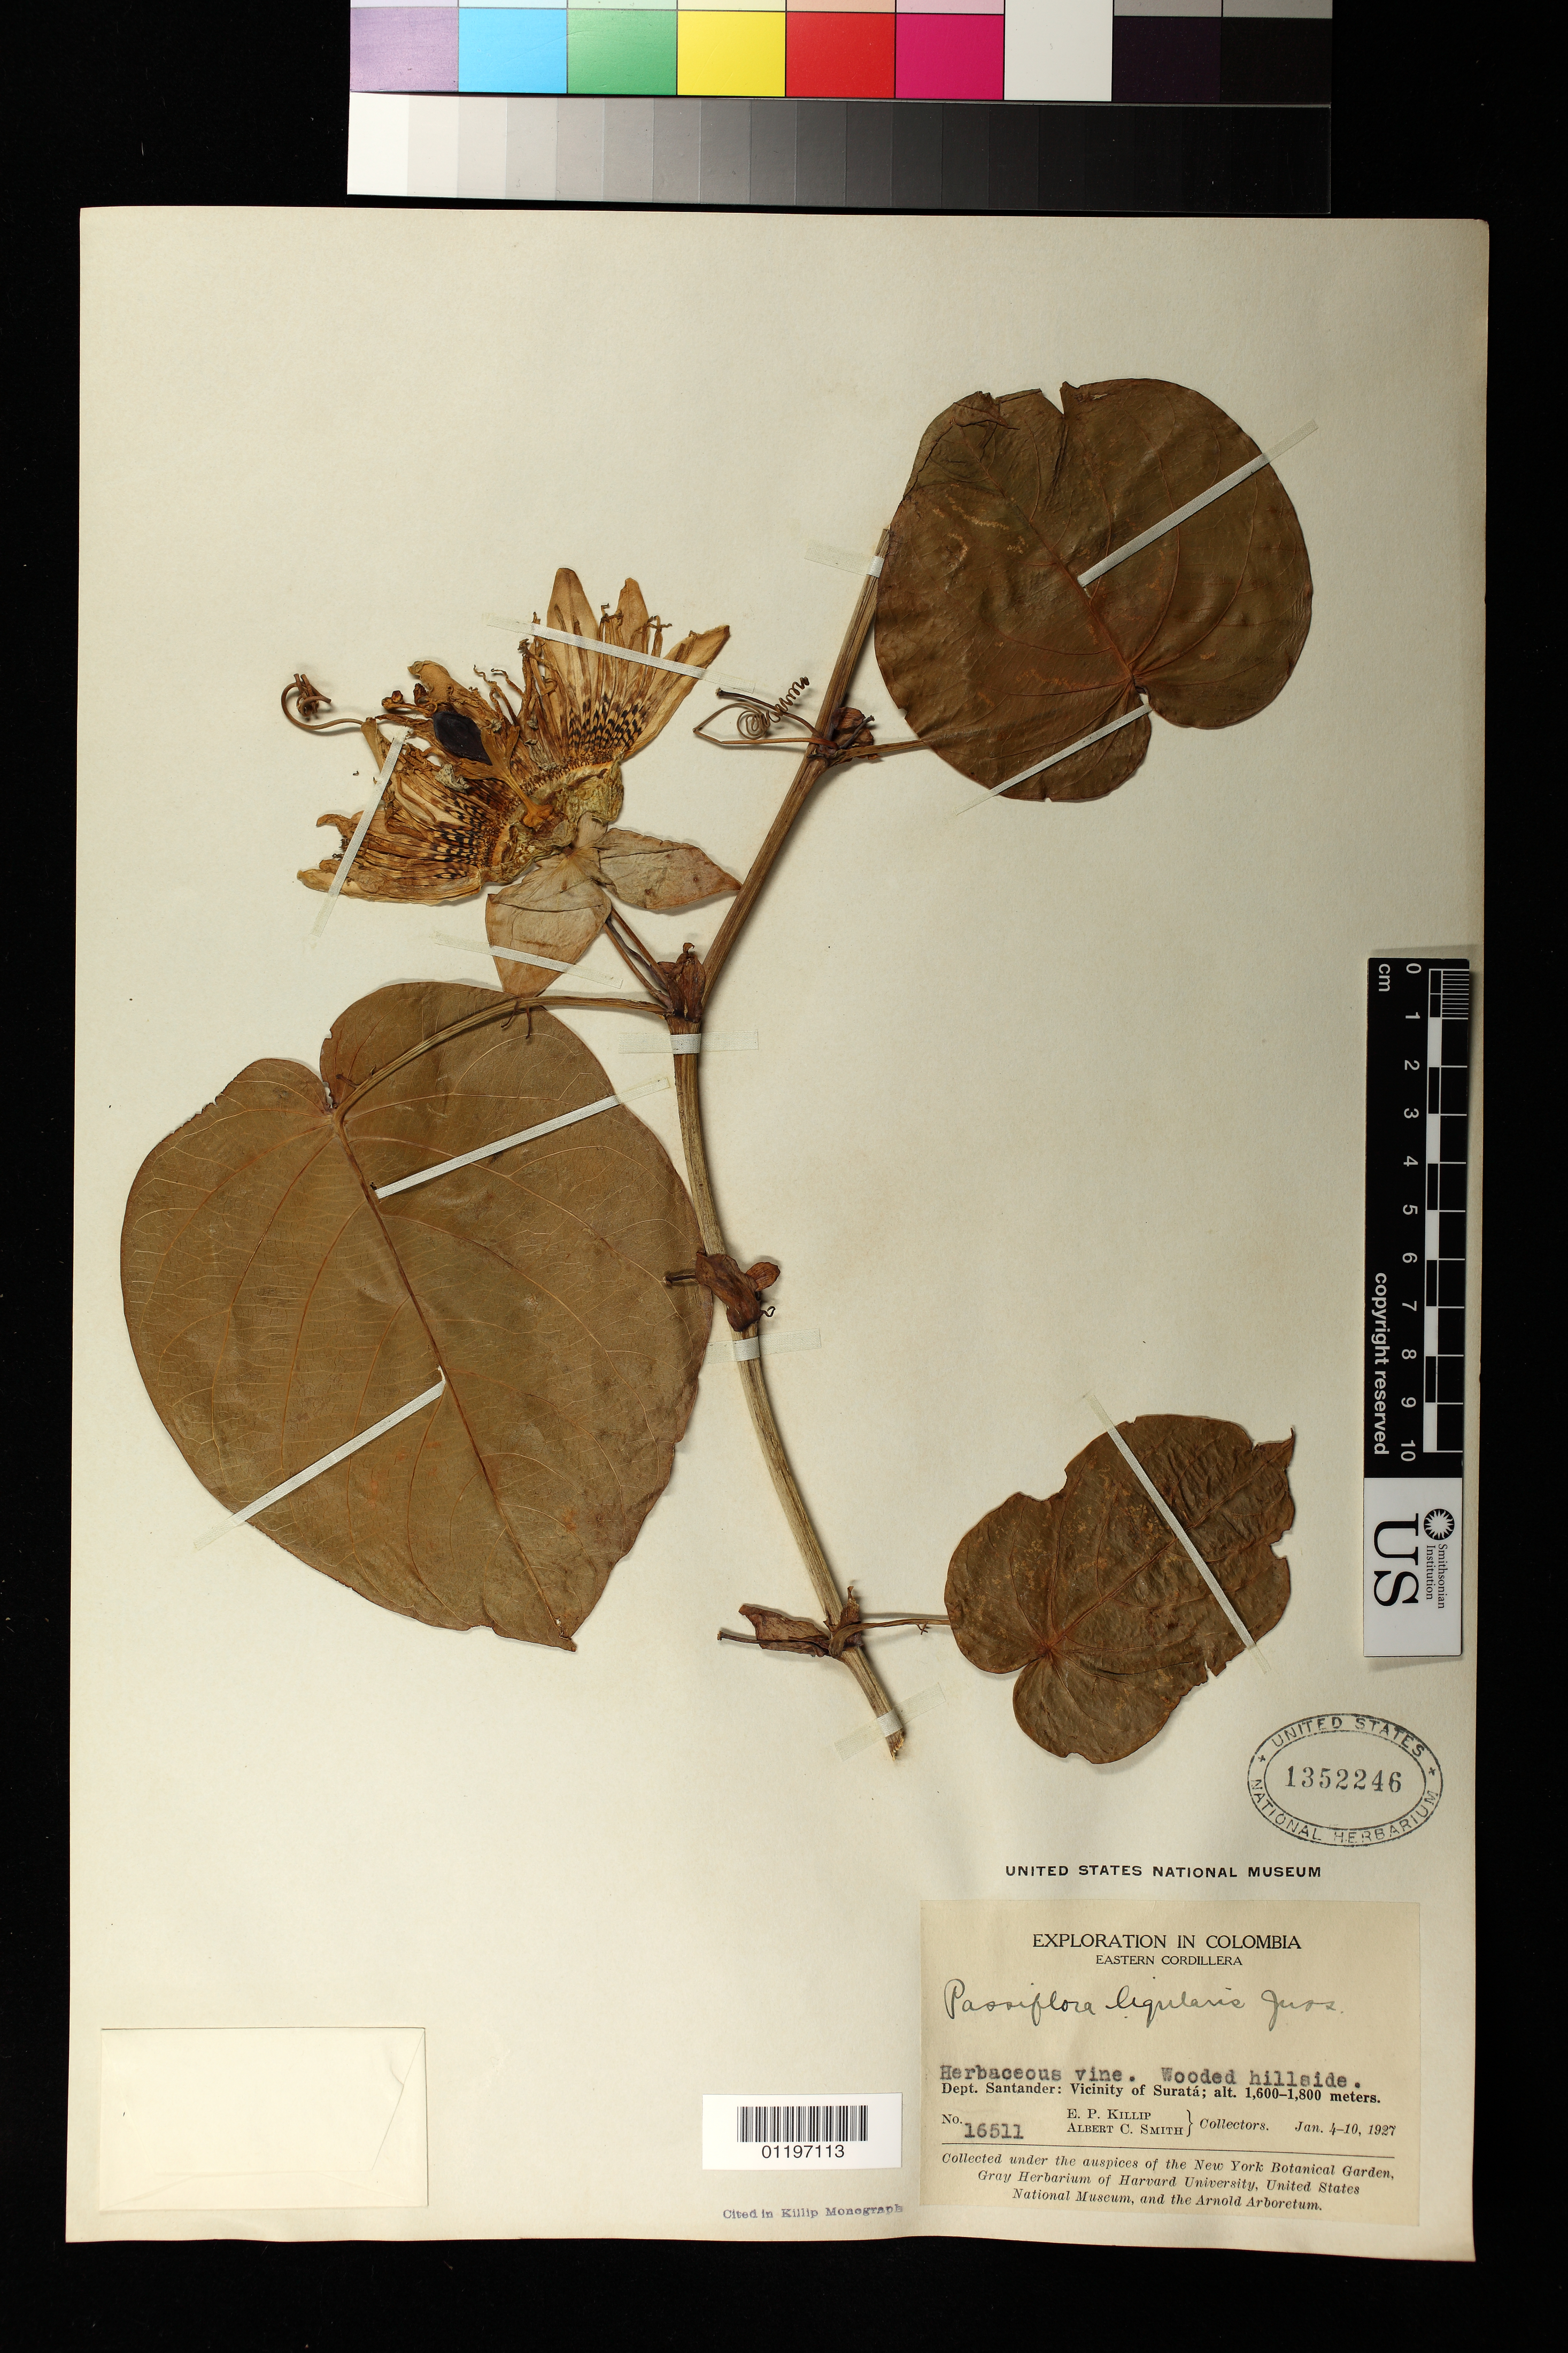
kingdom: Plantae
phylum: Tracheophyta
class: Magnoliopsida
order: Malpighiales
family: Passifloraceae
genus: Passiflora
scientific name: Passiflora ligularis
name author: Juss.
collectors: E. P. Killip & A. C. Smith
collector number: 16511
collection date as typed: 04 Jan 1927 to 10 Jan 1927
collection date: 1927-01-04/1927-01-10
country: Colombia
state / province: Santander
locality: Eastern Cordillera. Dept. Santander: Vicinity of Suratá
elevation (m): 1600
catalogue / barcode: US 1352246